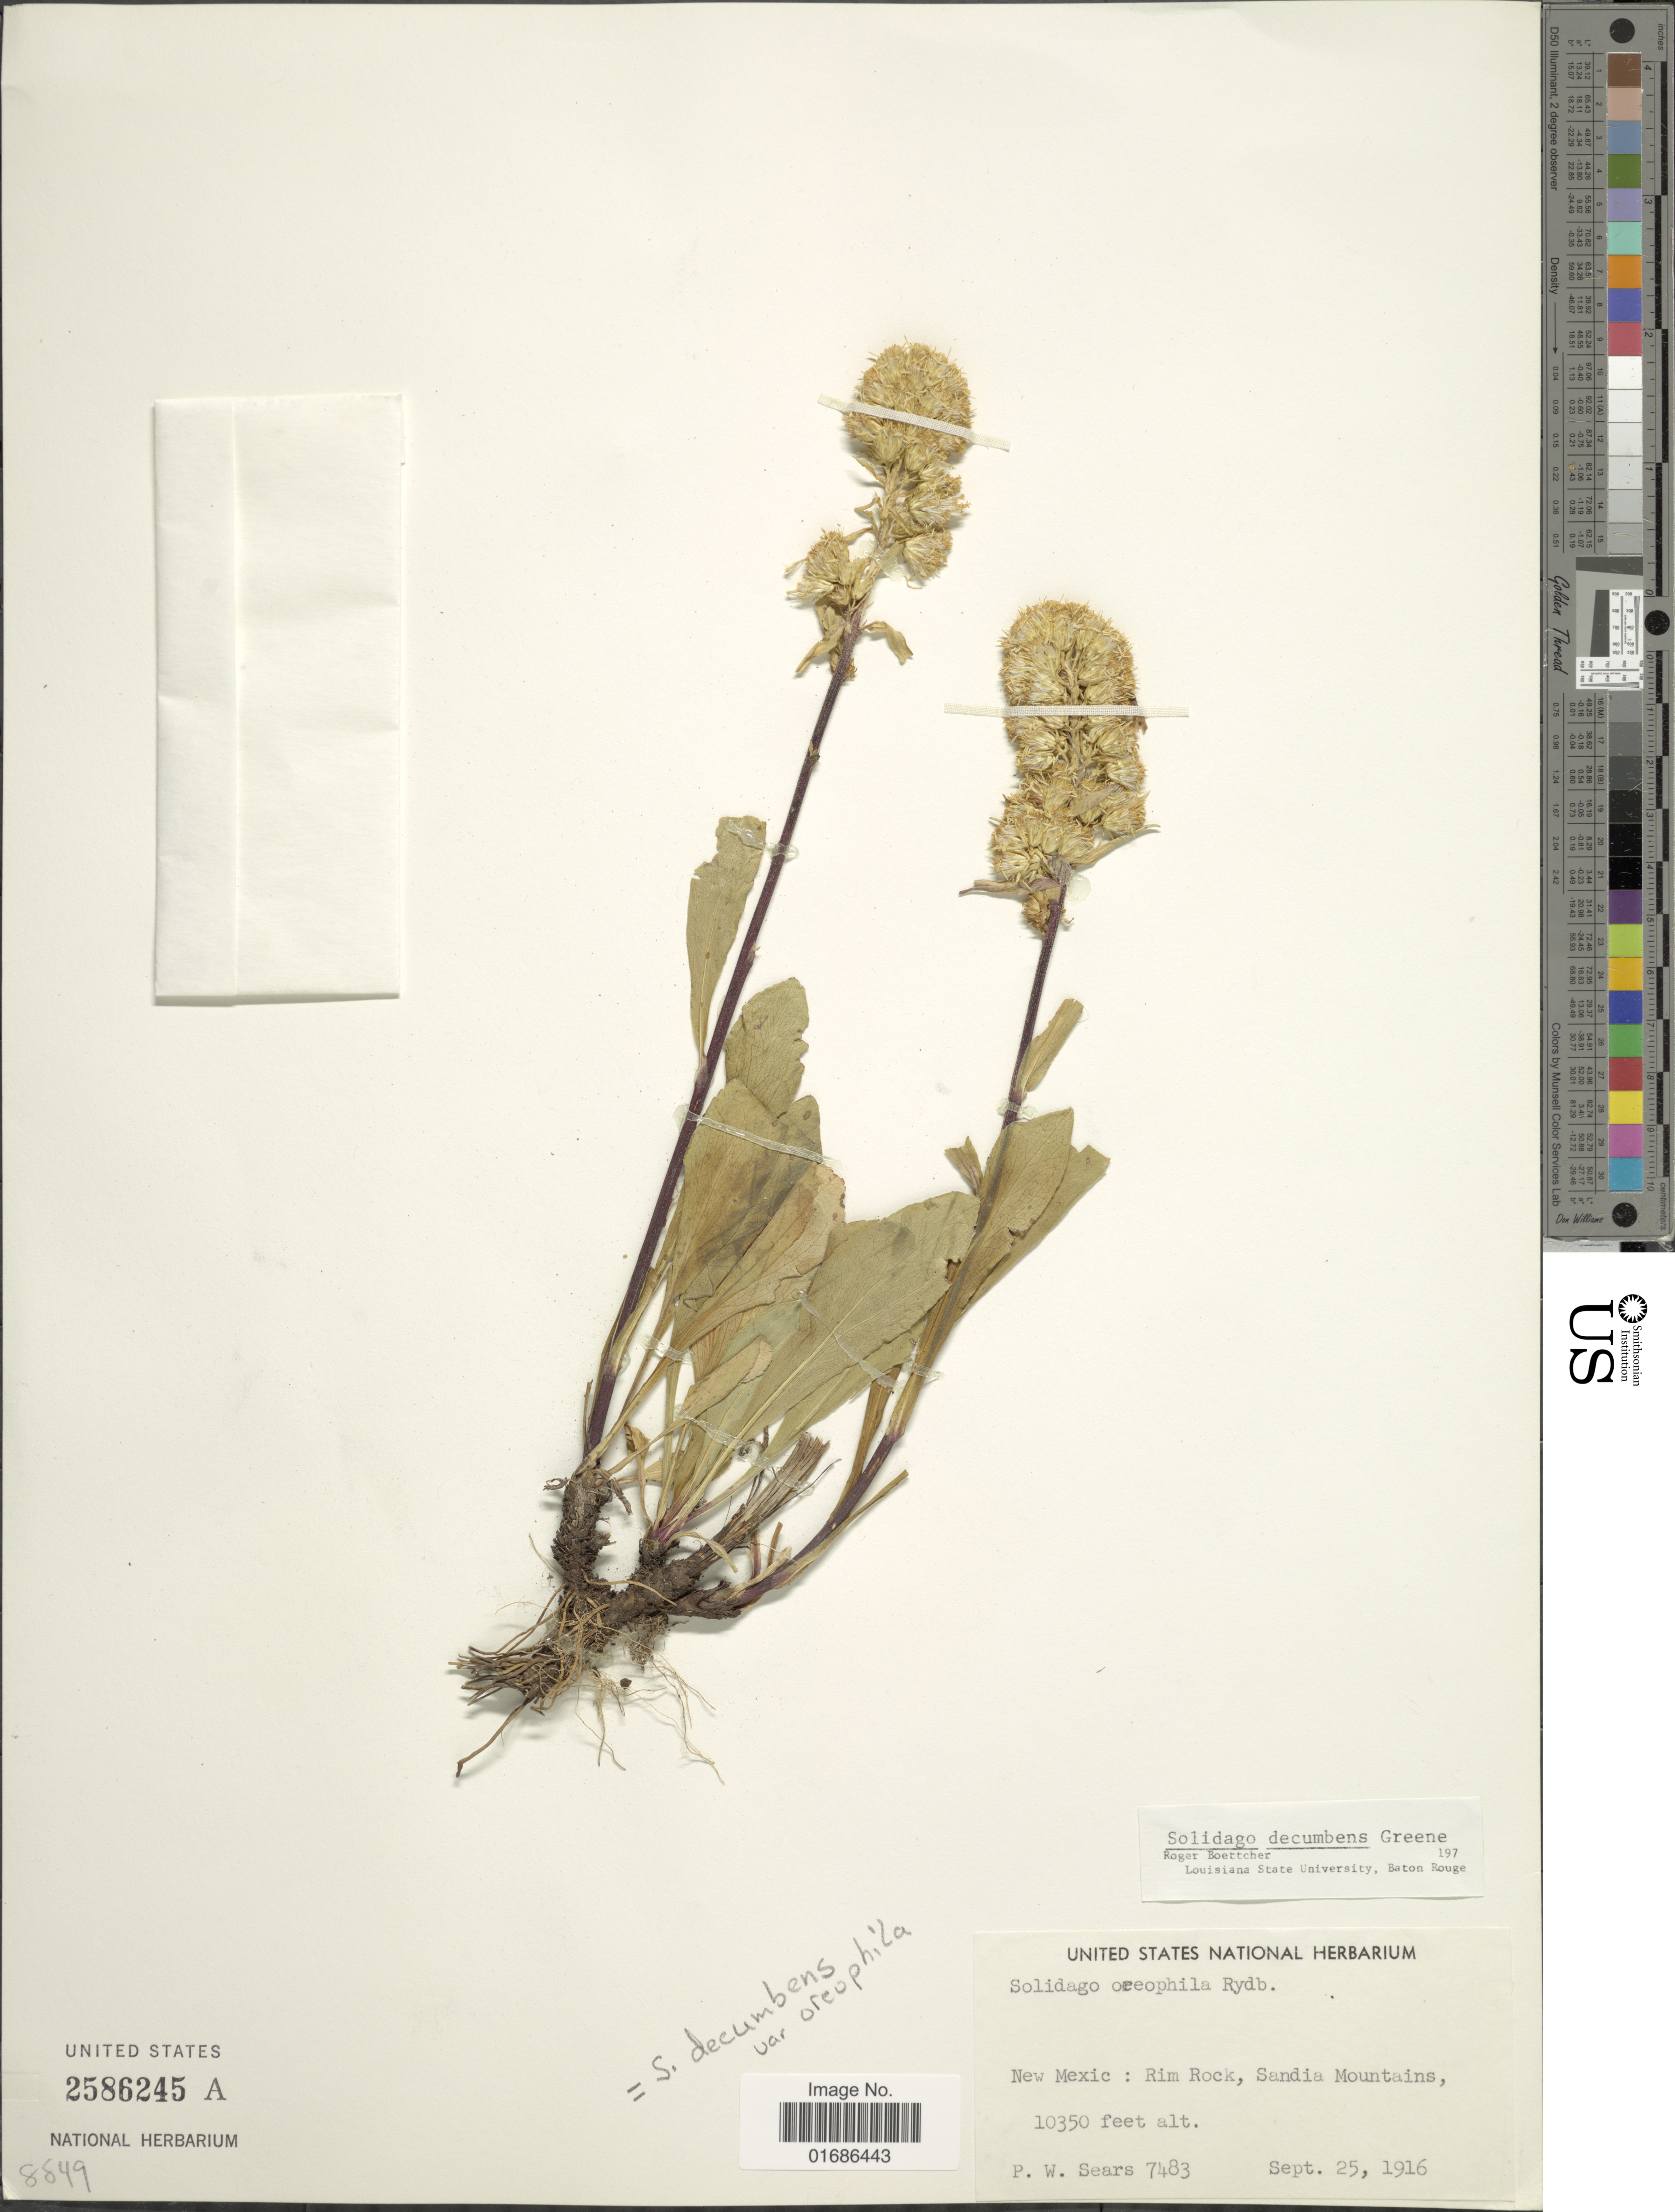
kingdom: Plantae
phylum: Tracheophyta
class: Magnoliopsida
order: Asterales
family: Asteraceae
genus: Solidago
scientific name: Solidago decumbens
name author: Greene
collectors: P. Sears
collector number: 7483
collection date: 1916-09-25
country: United States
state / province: New Mexico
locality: Rim Rock, Sandia Mountains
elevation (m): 3155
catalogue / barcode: US 2586245A